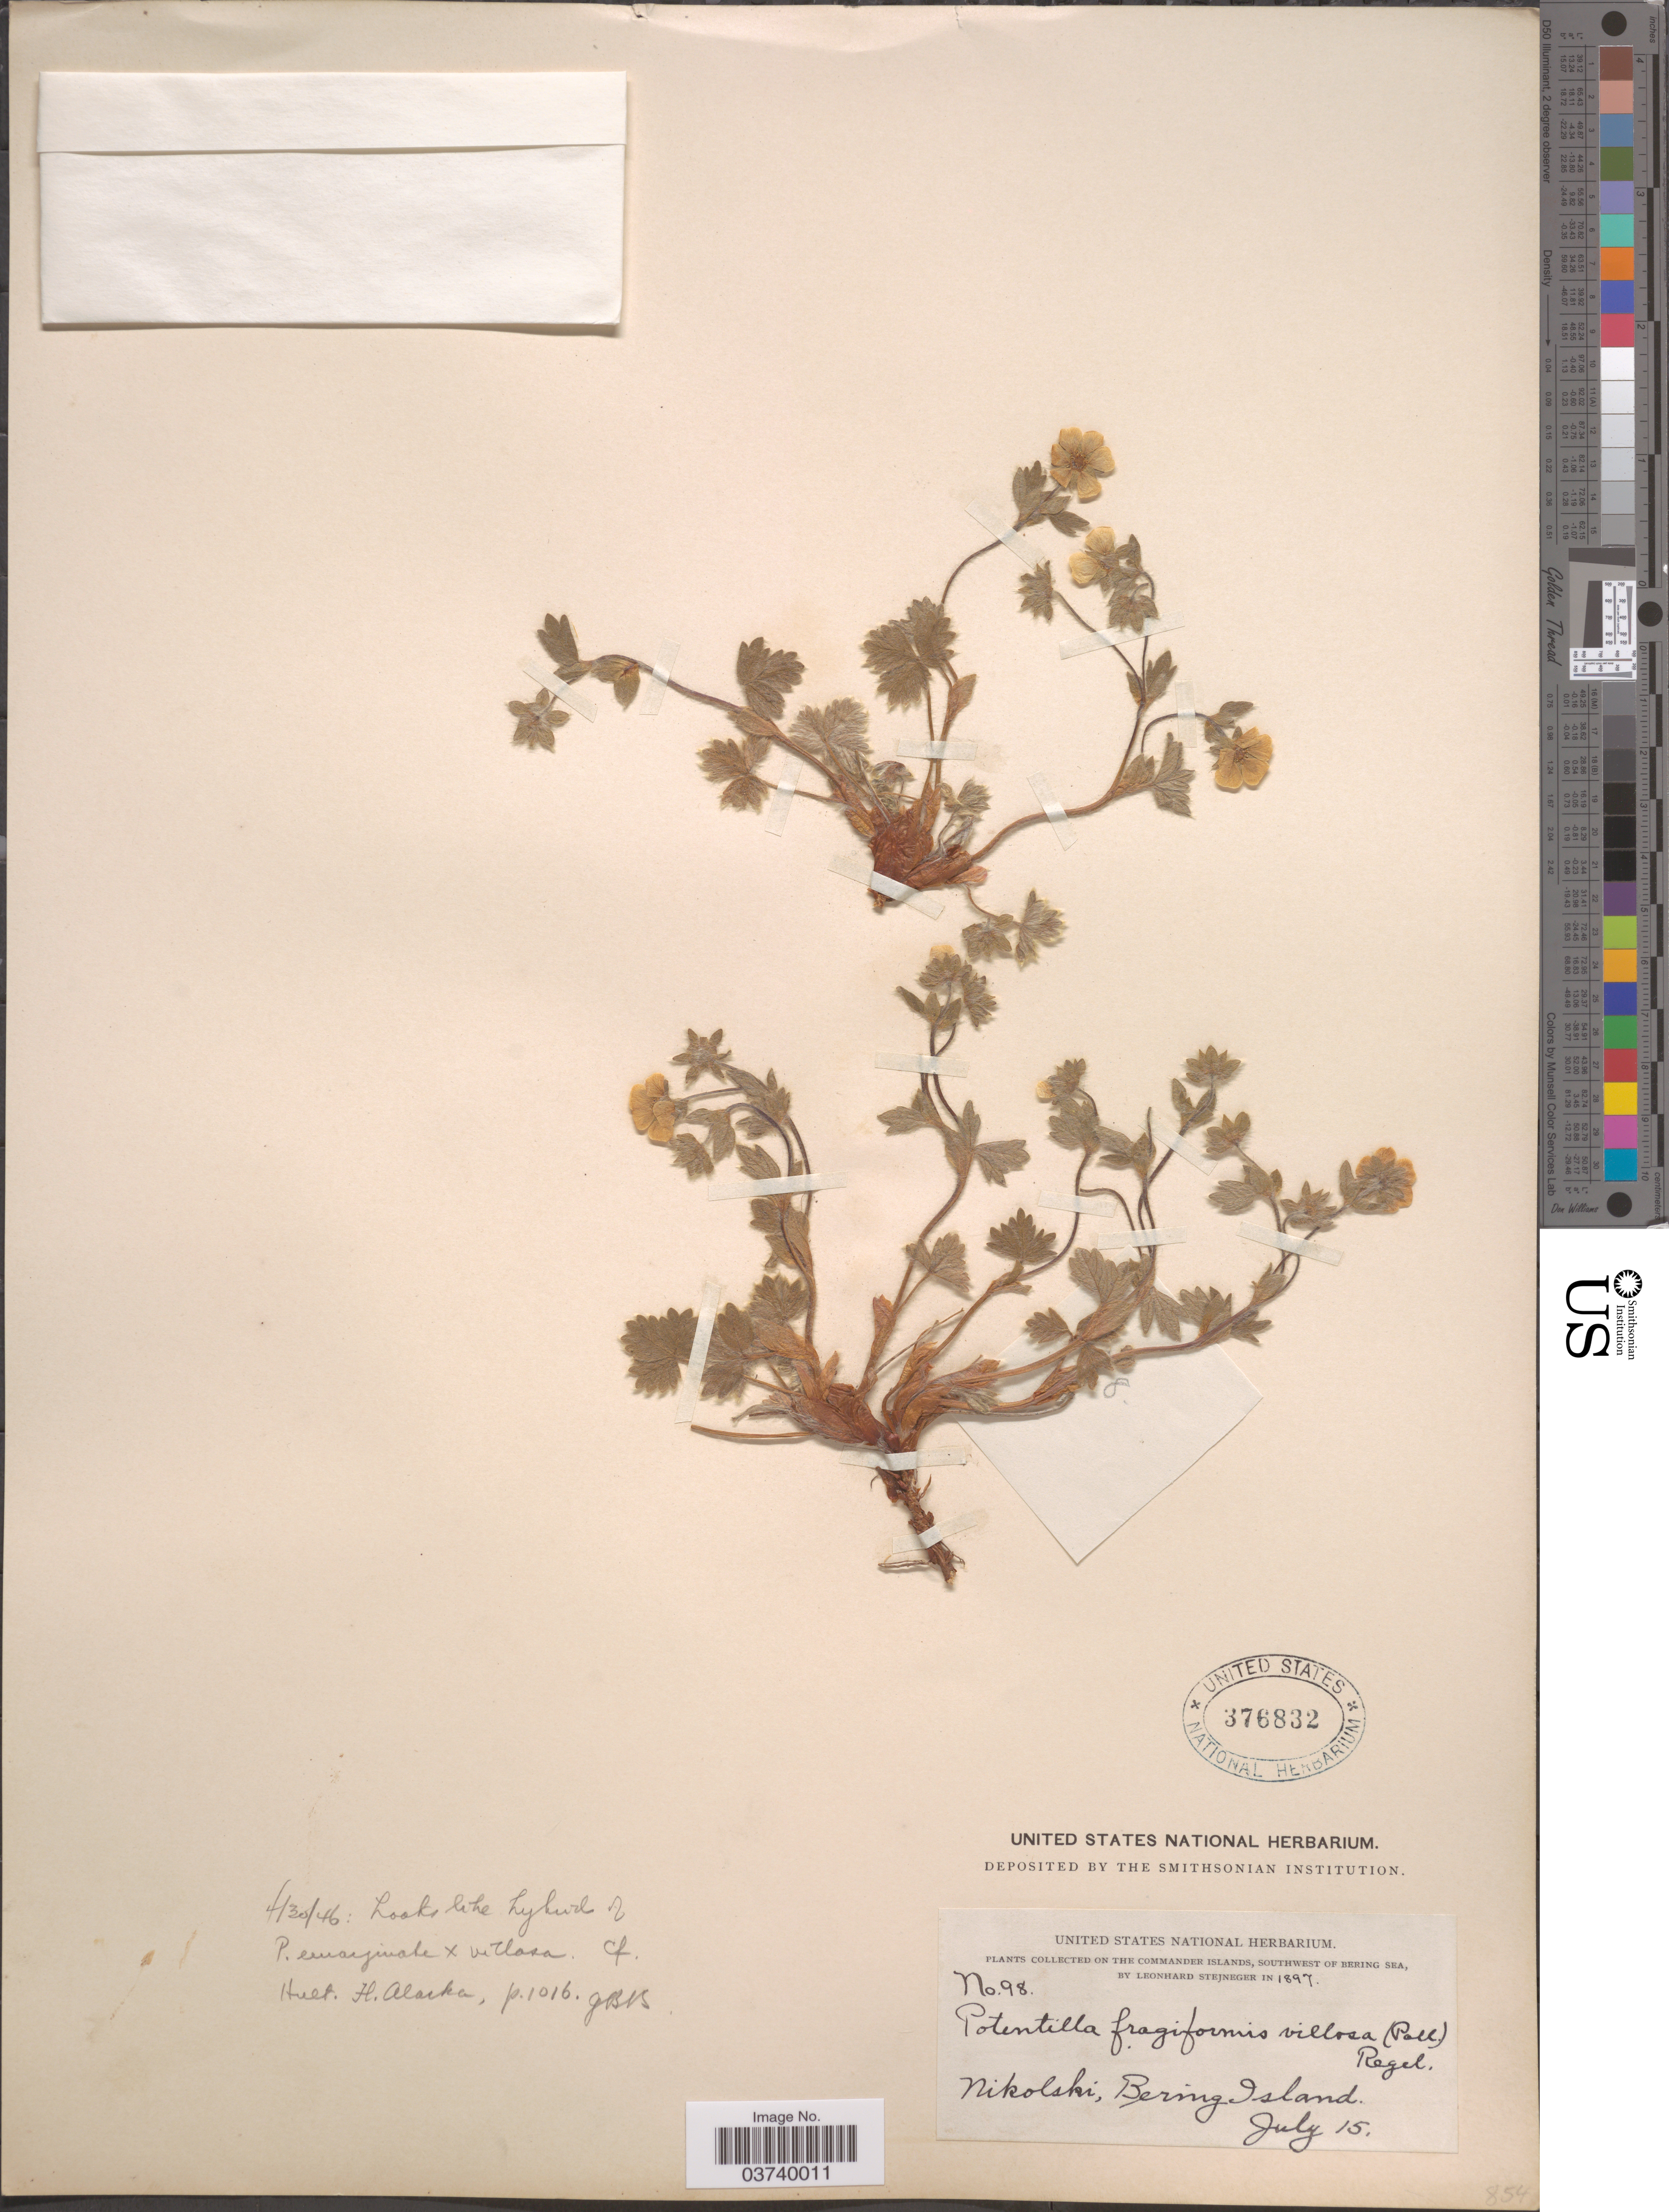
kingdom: Plantae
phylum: Tracheophyta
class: Magnoliopsida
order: Rosales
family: Rosaceae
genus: Potentilla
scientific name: Potentilla villosa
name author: Pall. ex Pursh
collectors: L. Stejneger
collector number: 98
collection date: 1897-07-15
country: Russian Federation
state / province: Kamchatka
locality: The Commander Islands, southwest of Bering Sea. Nikolski, Bering Island.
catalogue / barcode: US 376832